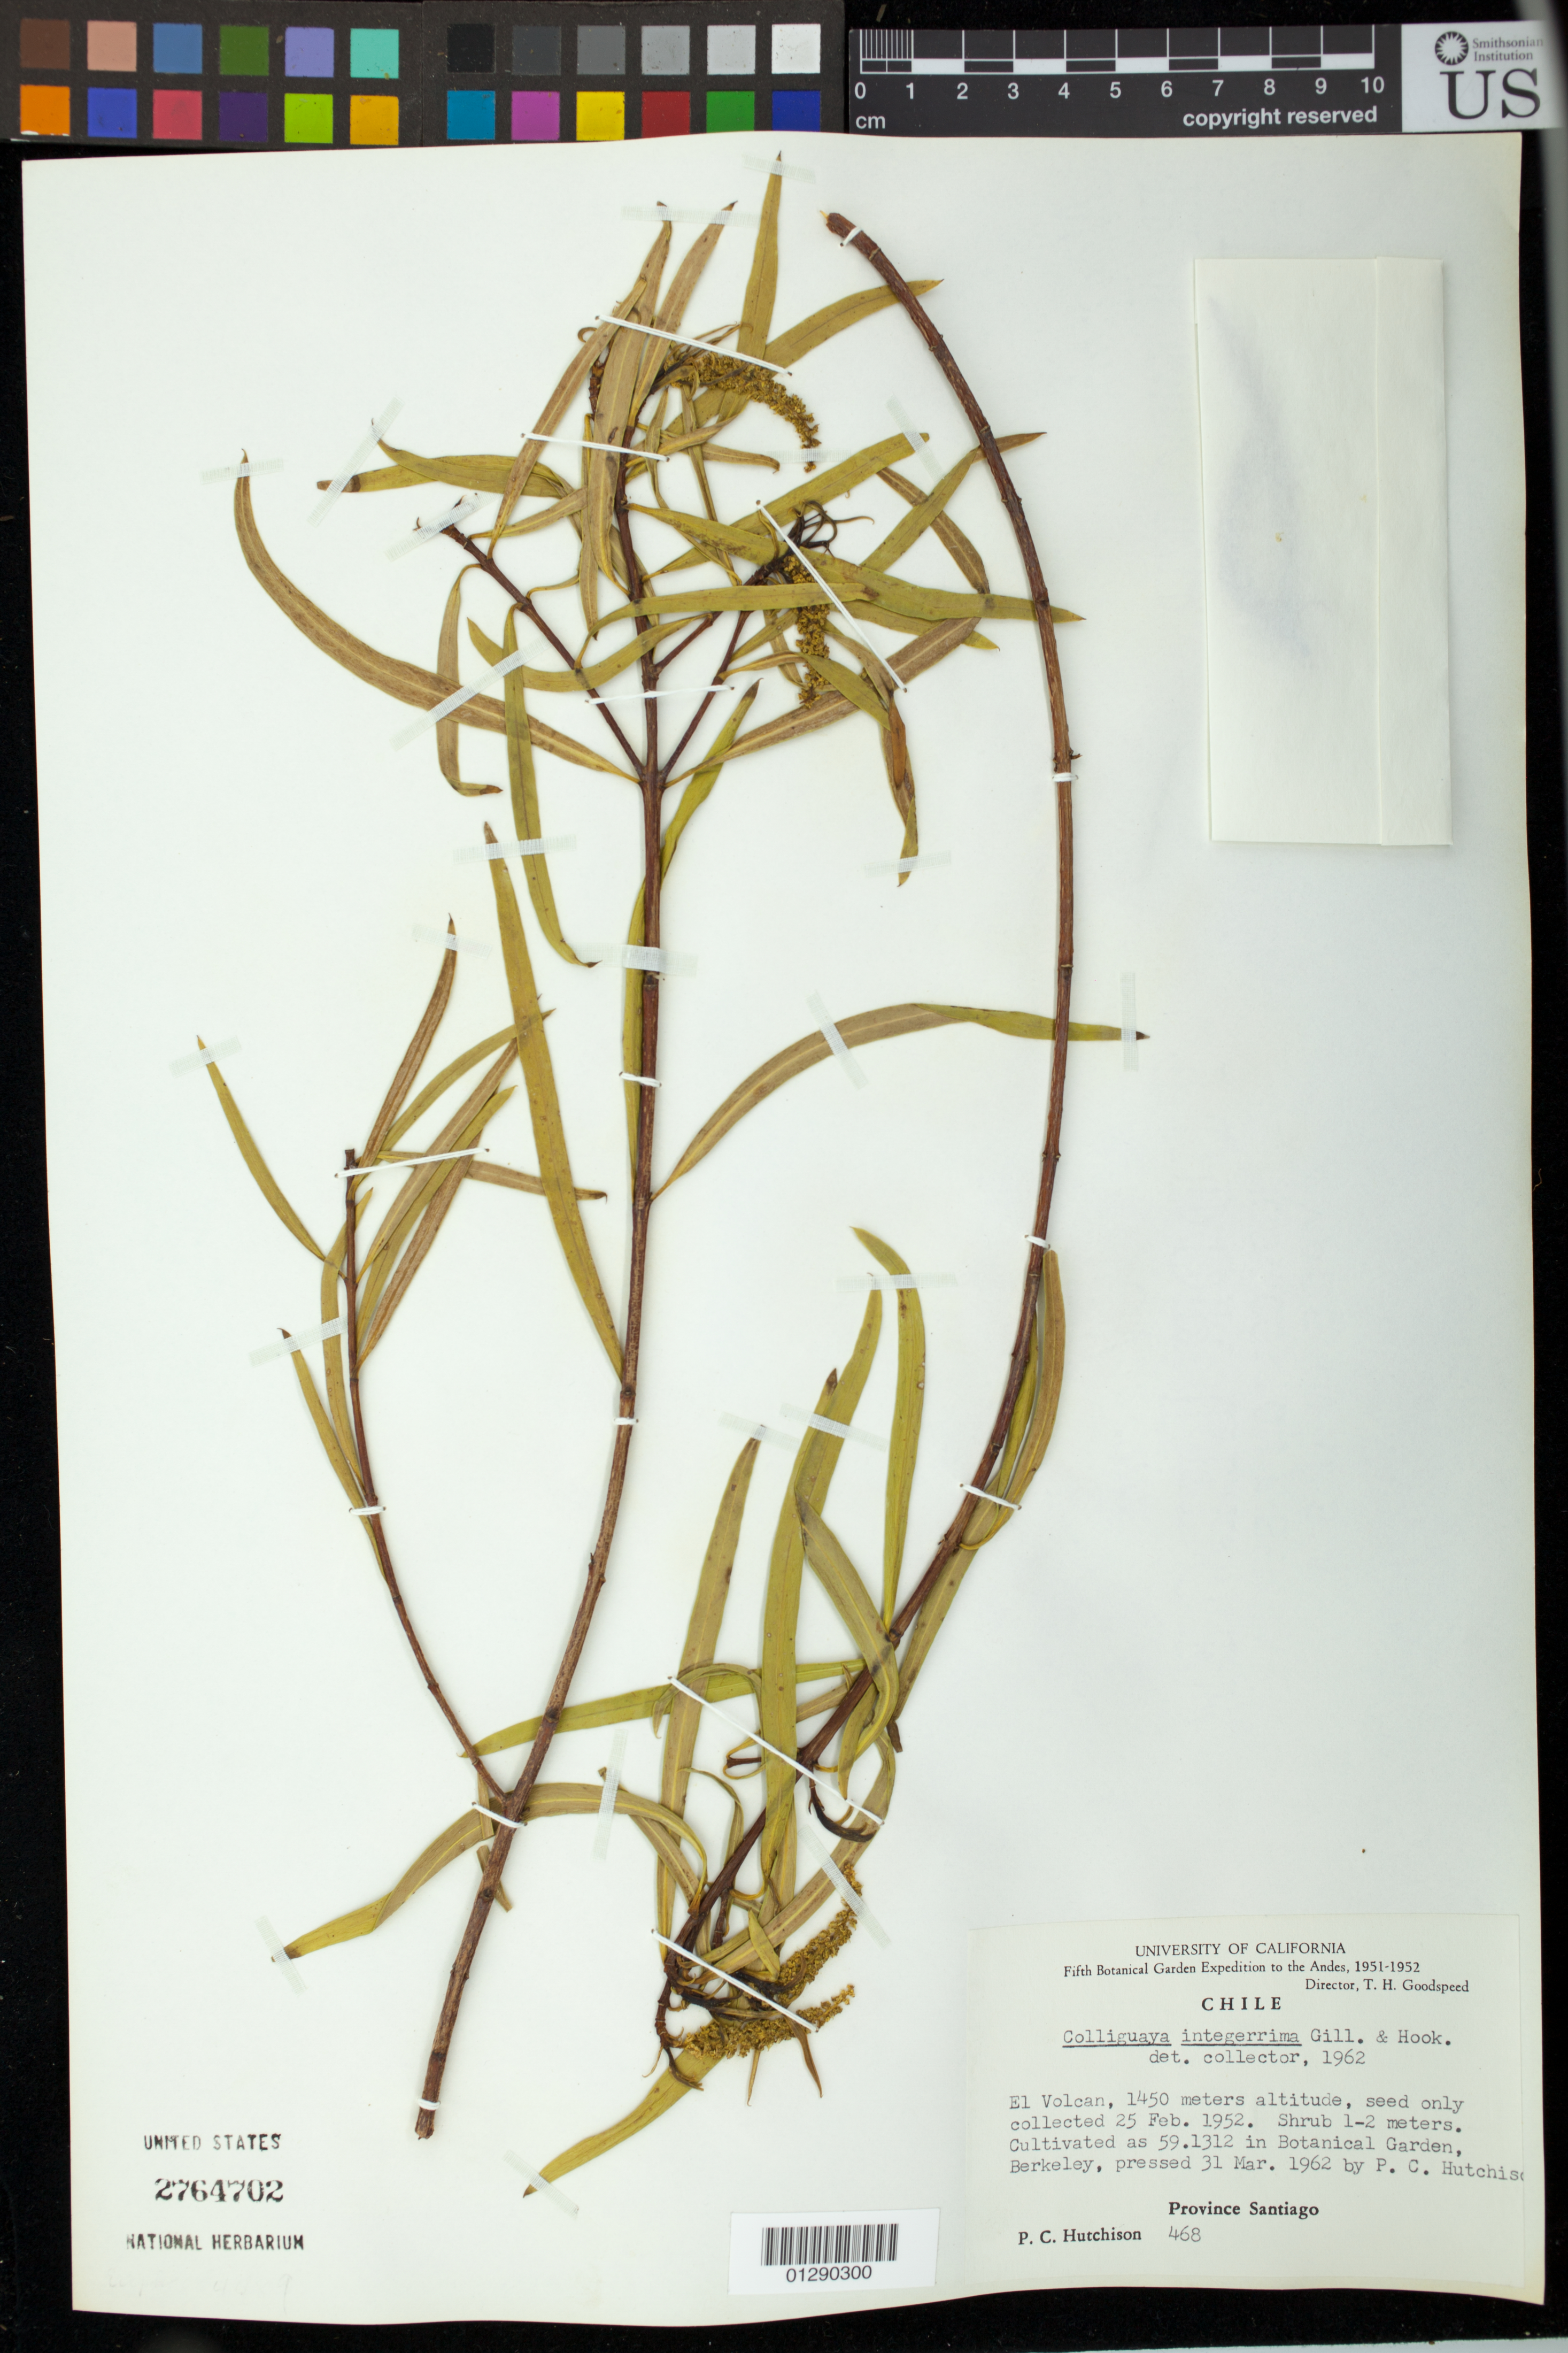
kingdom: Plantae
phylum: Tracheophyta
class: Magnoliopsida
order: Malpighiales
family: Euphorbiaceae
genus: Colliguaja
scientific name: Colliguaja integerrima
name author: Gillies & Hook.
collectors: P. C. Hutchison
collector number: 468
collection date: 1962-03-31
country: United States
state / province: California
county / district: Alameda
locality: Cultivated as 59.1312 in Botanical Garden, Berkeley.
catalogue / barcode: US 2764702